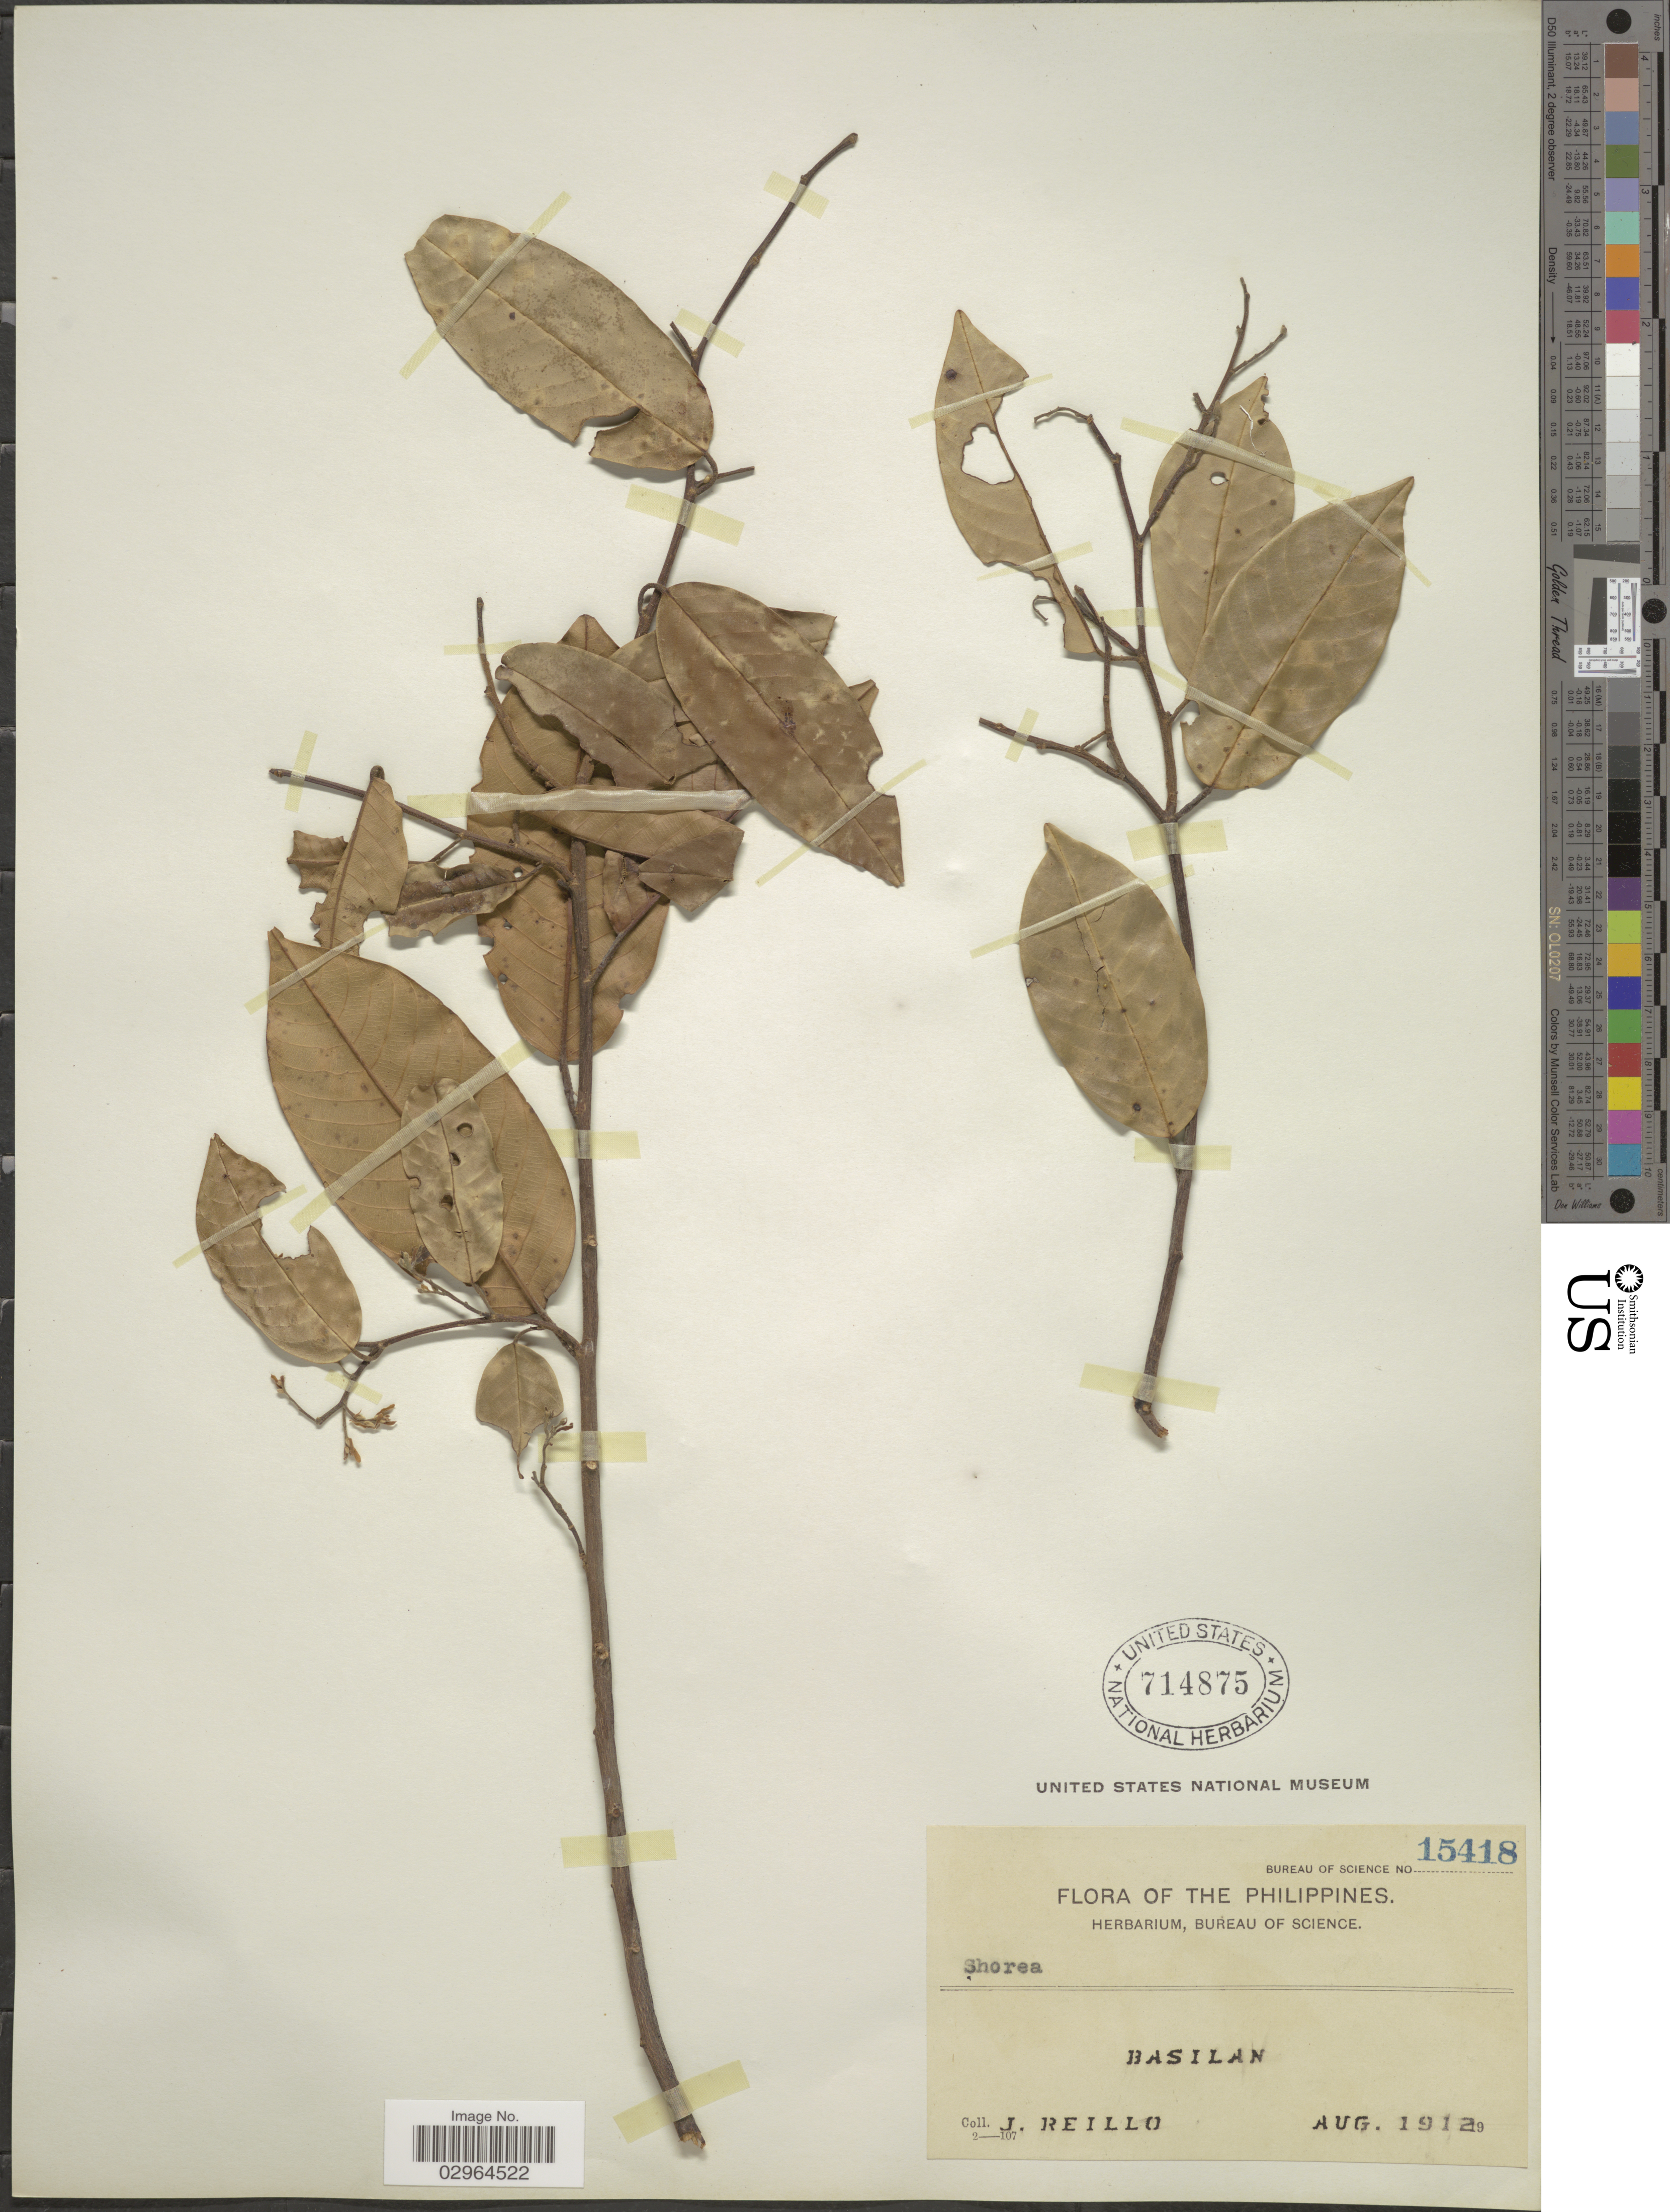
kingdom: Plantae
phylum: Tracheophyta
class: Magnoliopsida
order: Malvales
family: Dipterocarpaceae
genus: Shorea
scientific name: Shorea sp.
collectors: J. Reillo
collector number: Bureau of Science 15418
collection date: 1912-08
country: Philippines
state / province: Muslim Mindanao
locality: Basilan.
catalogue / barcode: US 714875